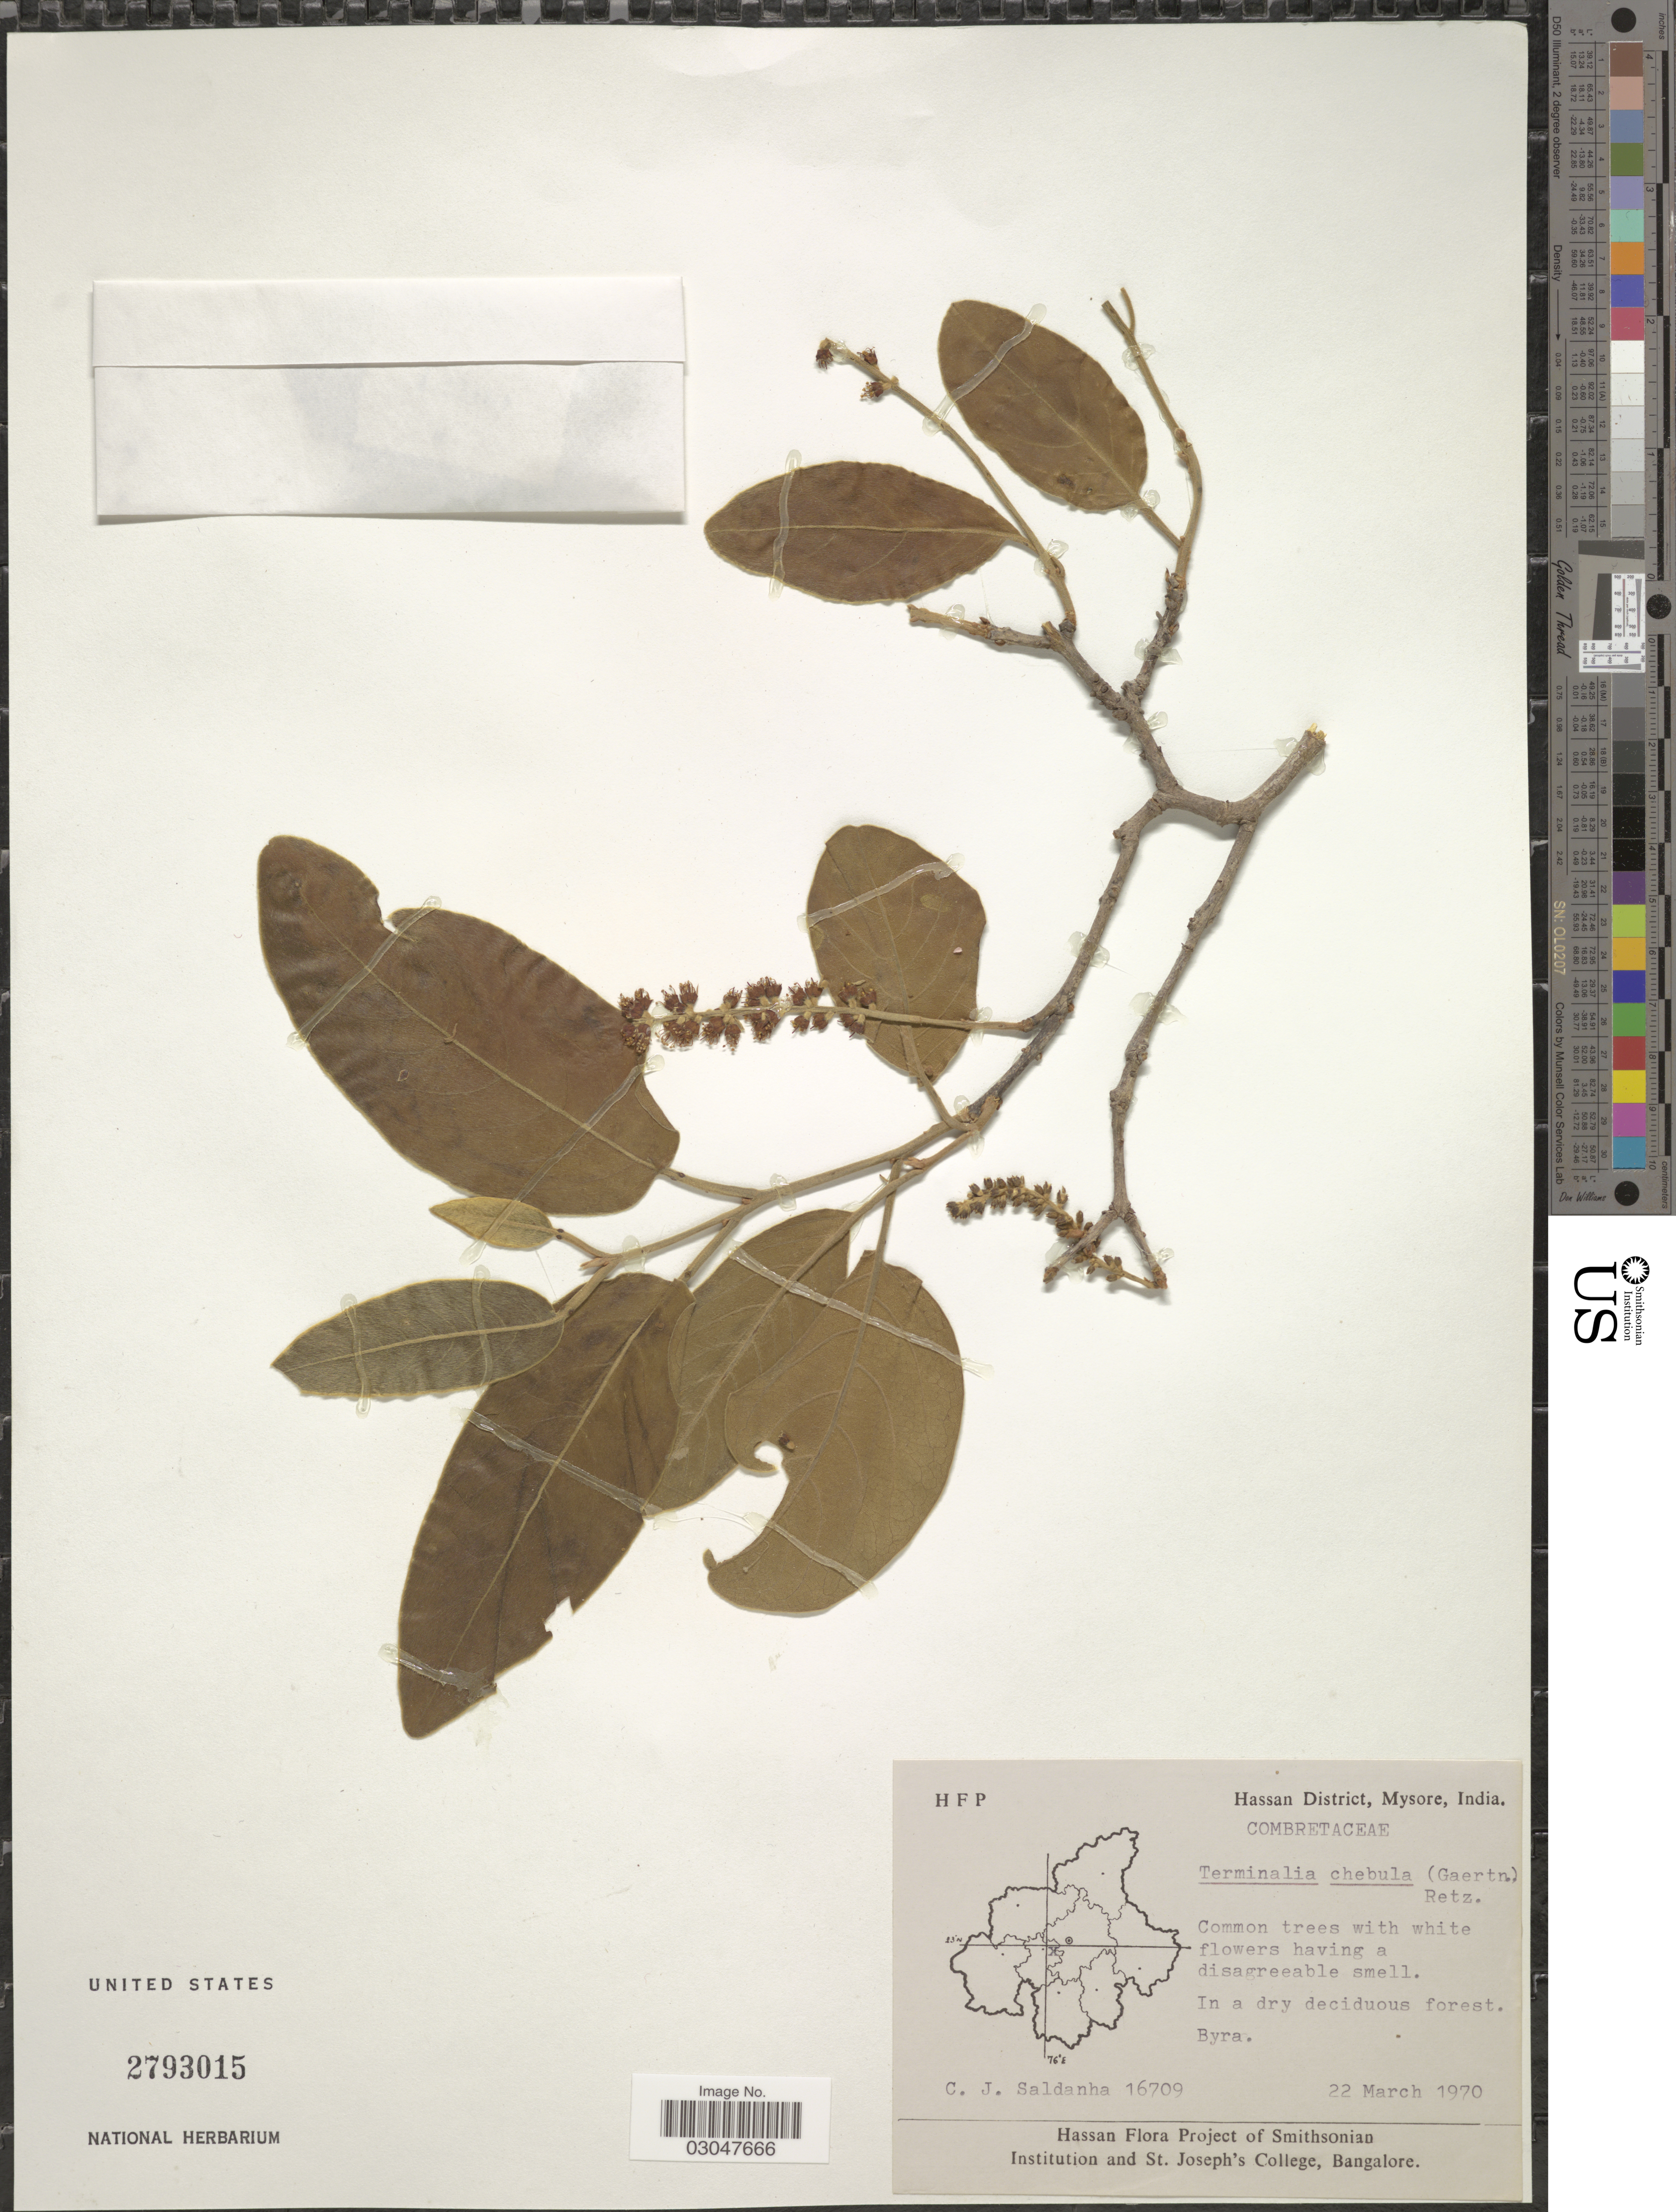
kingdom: Plantae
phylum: Tracheophyta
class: Magnoliopsida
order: Myrtales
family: Combretaceae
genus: Terminalia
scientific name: Terminalia chebula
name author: Retz.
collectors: C. J. Saldanha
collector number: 16709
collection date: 1970-03-22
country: India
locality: Hassan District, Mysore. Byra.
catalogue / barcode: US 2793015